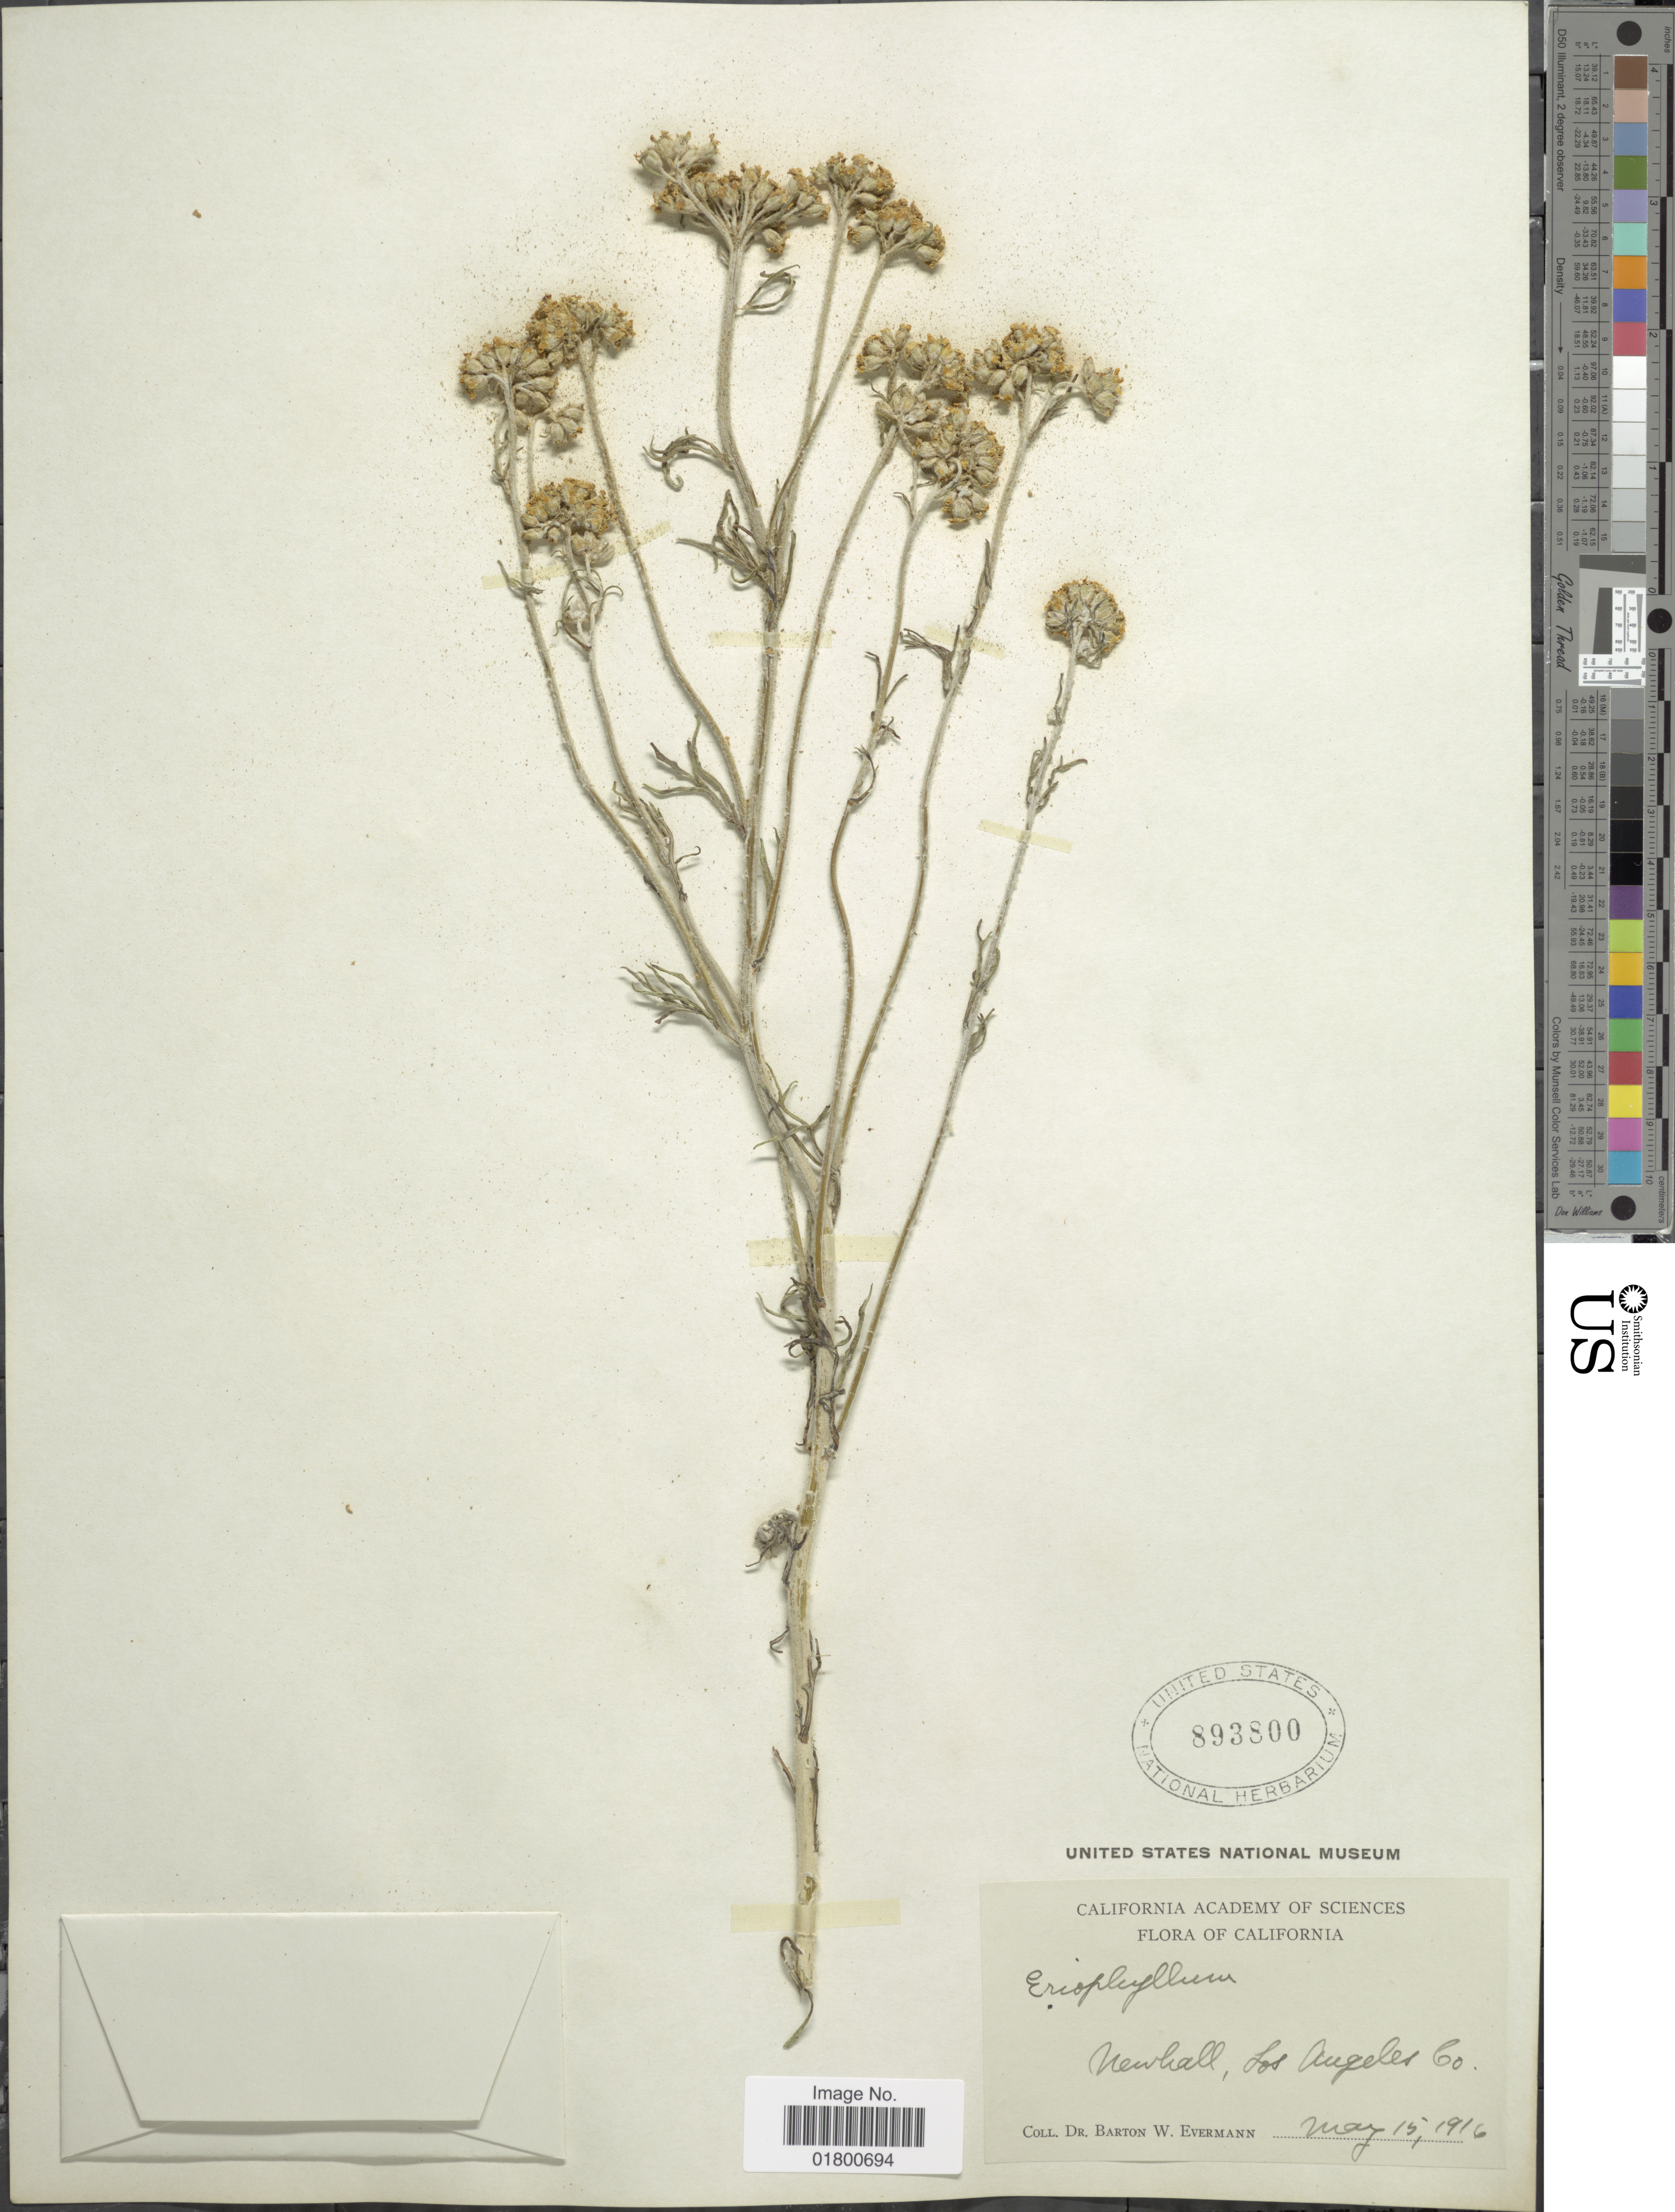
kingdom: Plantae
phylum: Tracheophyta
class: Magnoliopsida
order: Asterales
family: Asteraceae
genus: Eriophyllum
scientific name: Eriophyllum sp.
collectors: B. W. Evermann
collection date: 1916-05-15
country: United States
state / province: California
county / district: Los Angeles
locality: Newhall, Los Angeles Co.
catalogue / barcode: US 893800